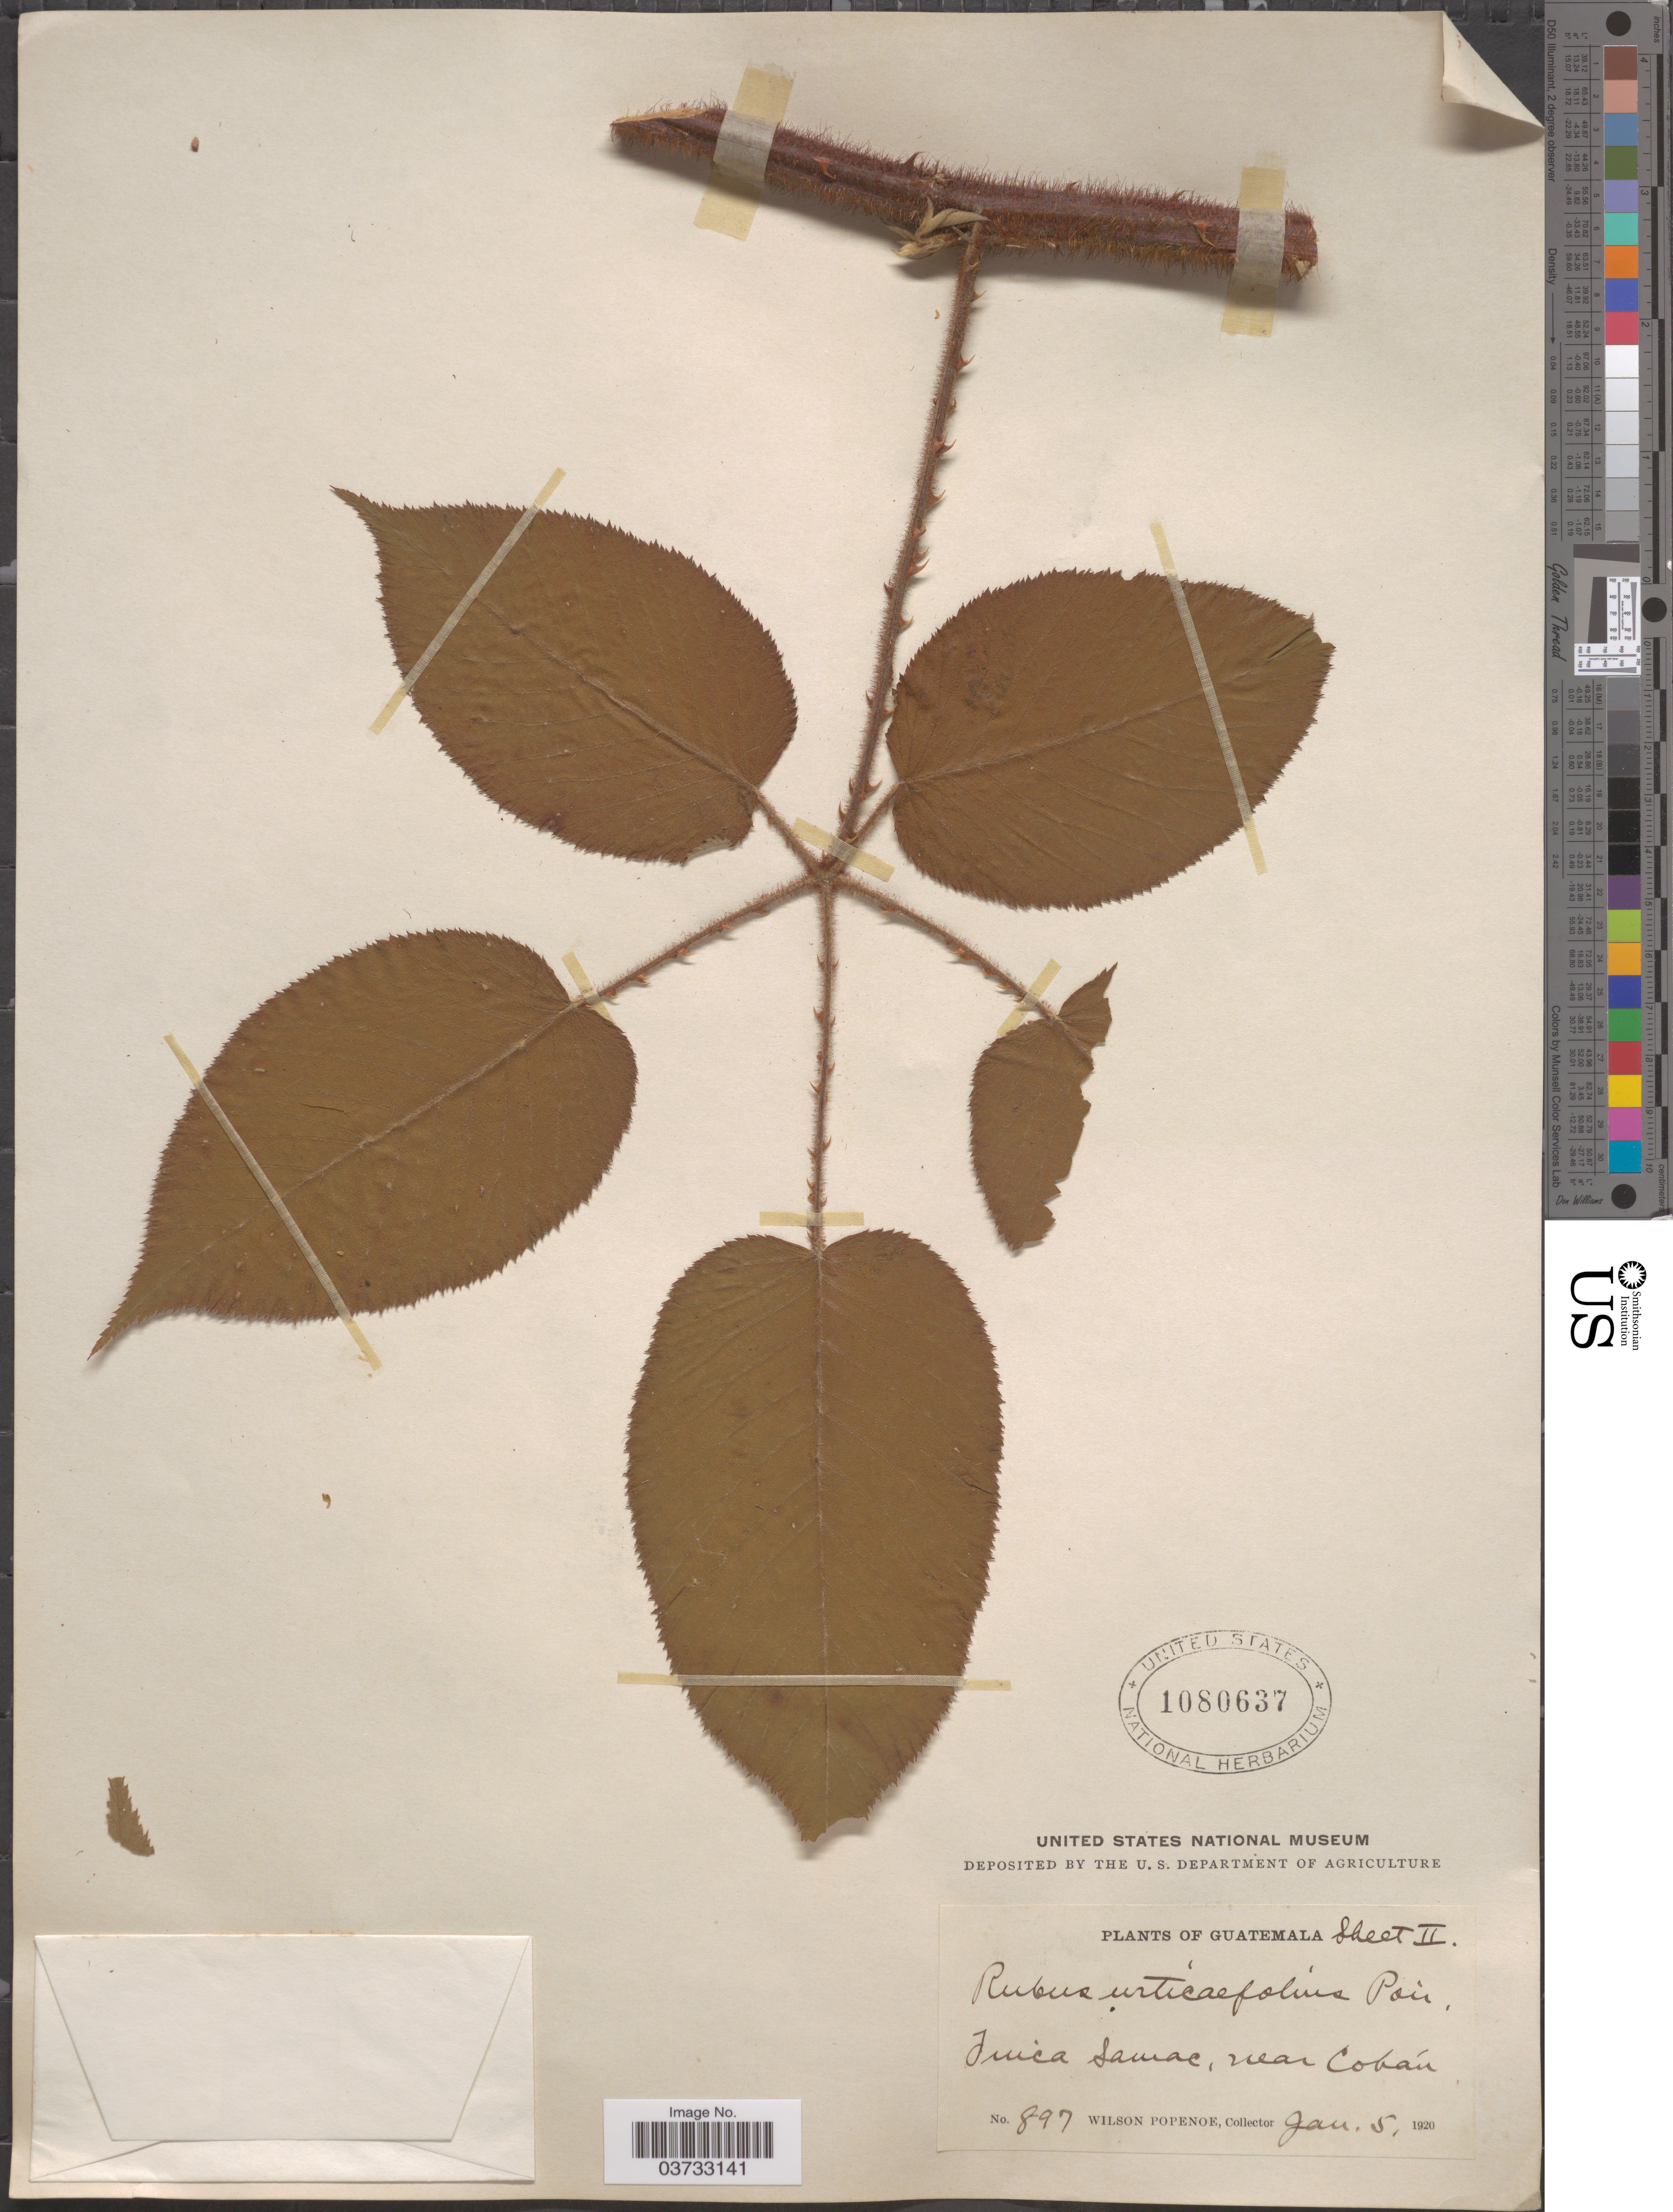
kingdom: Plantae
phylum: Tracheophyta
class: Magnoliopsida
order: Rosales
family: Rosaceae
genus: Rubus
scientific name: Rubus urticifolius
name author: Poir.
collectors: F. Popenoe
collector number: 897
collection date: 1920-01-05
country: Guatemala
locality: Finca Samac, near Cobán.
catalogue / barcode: US 1080637